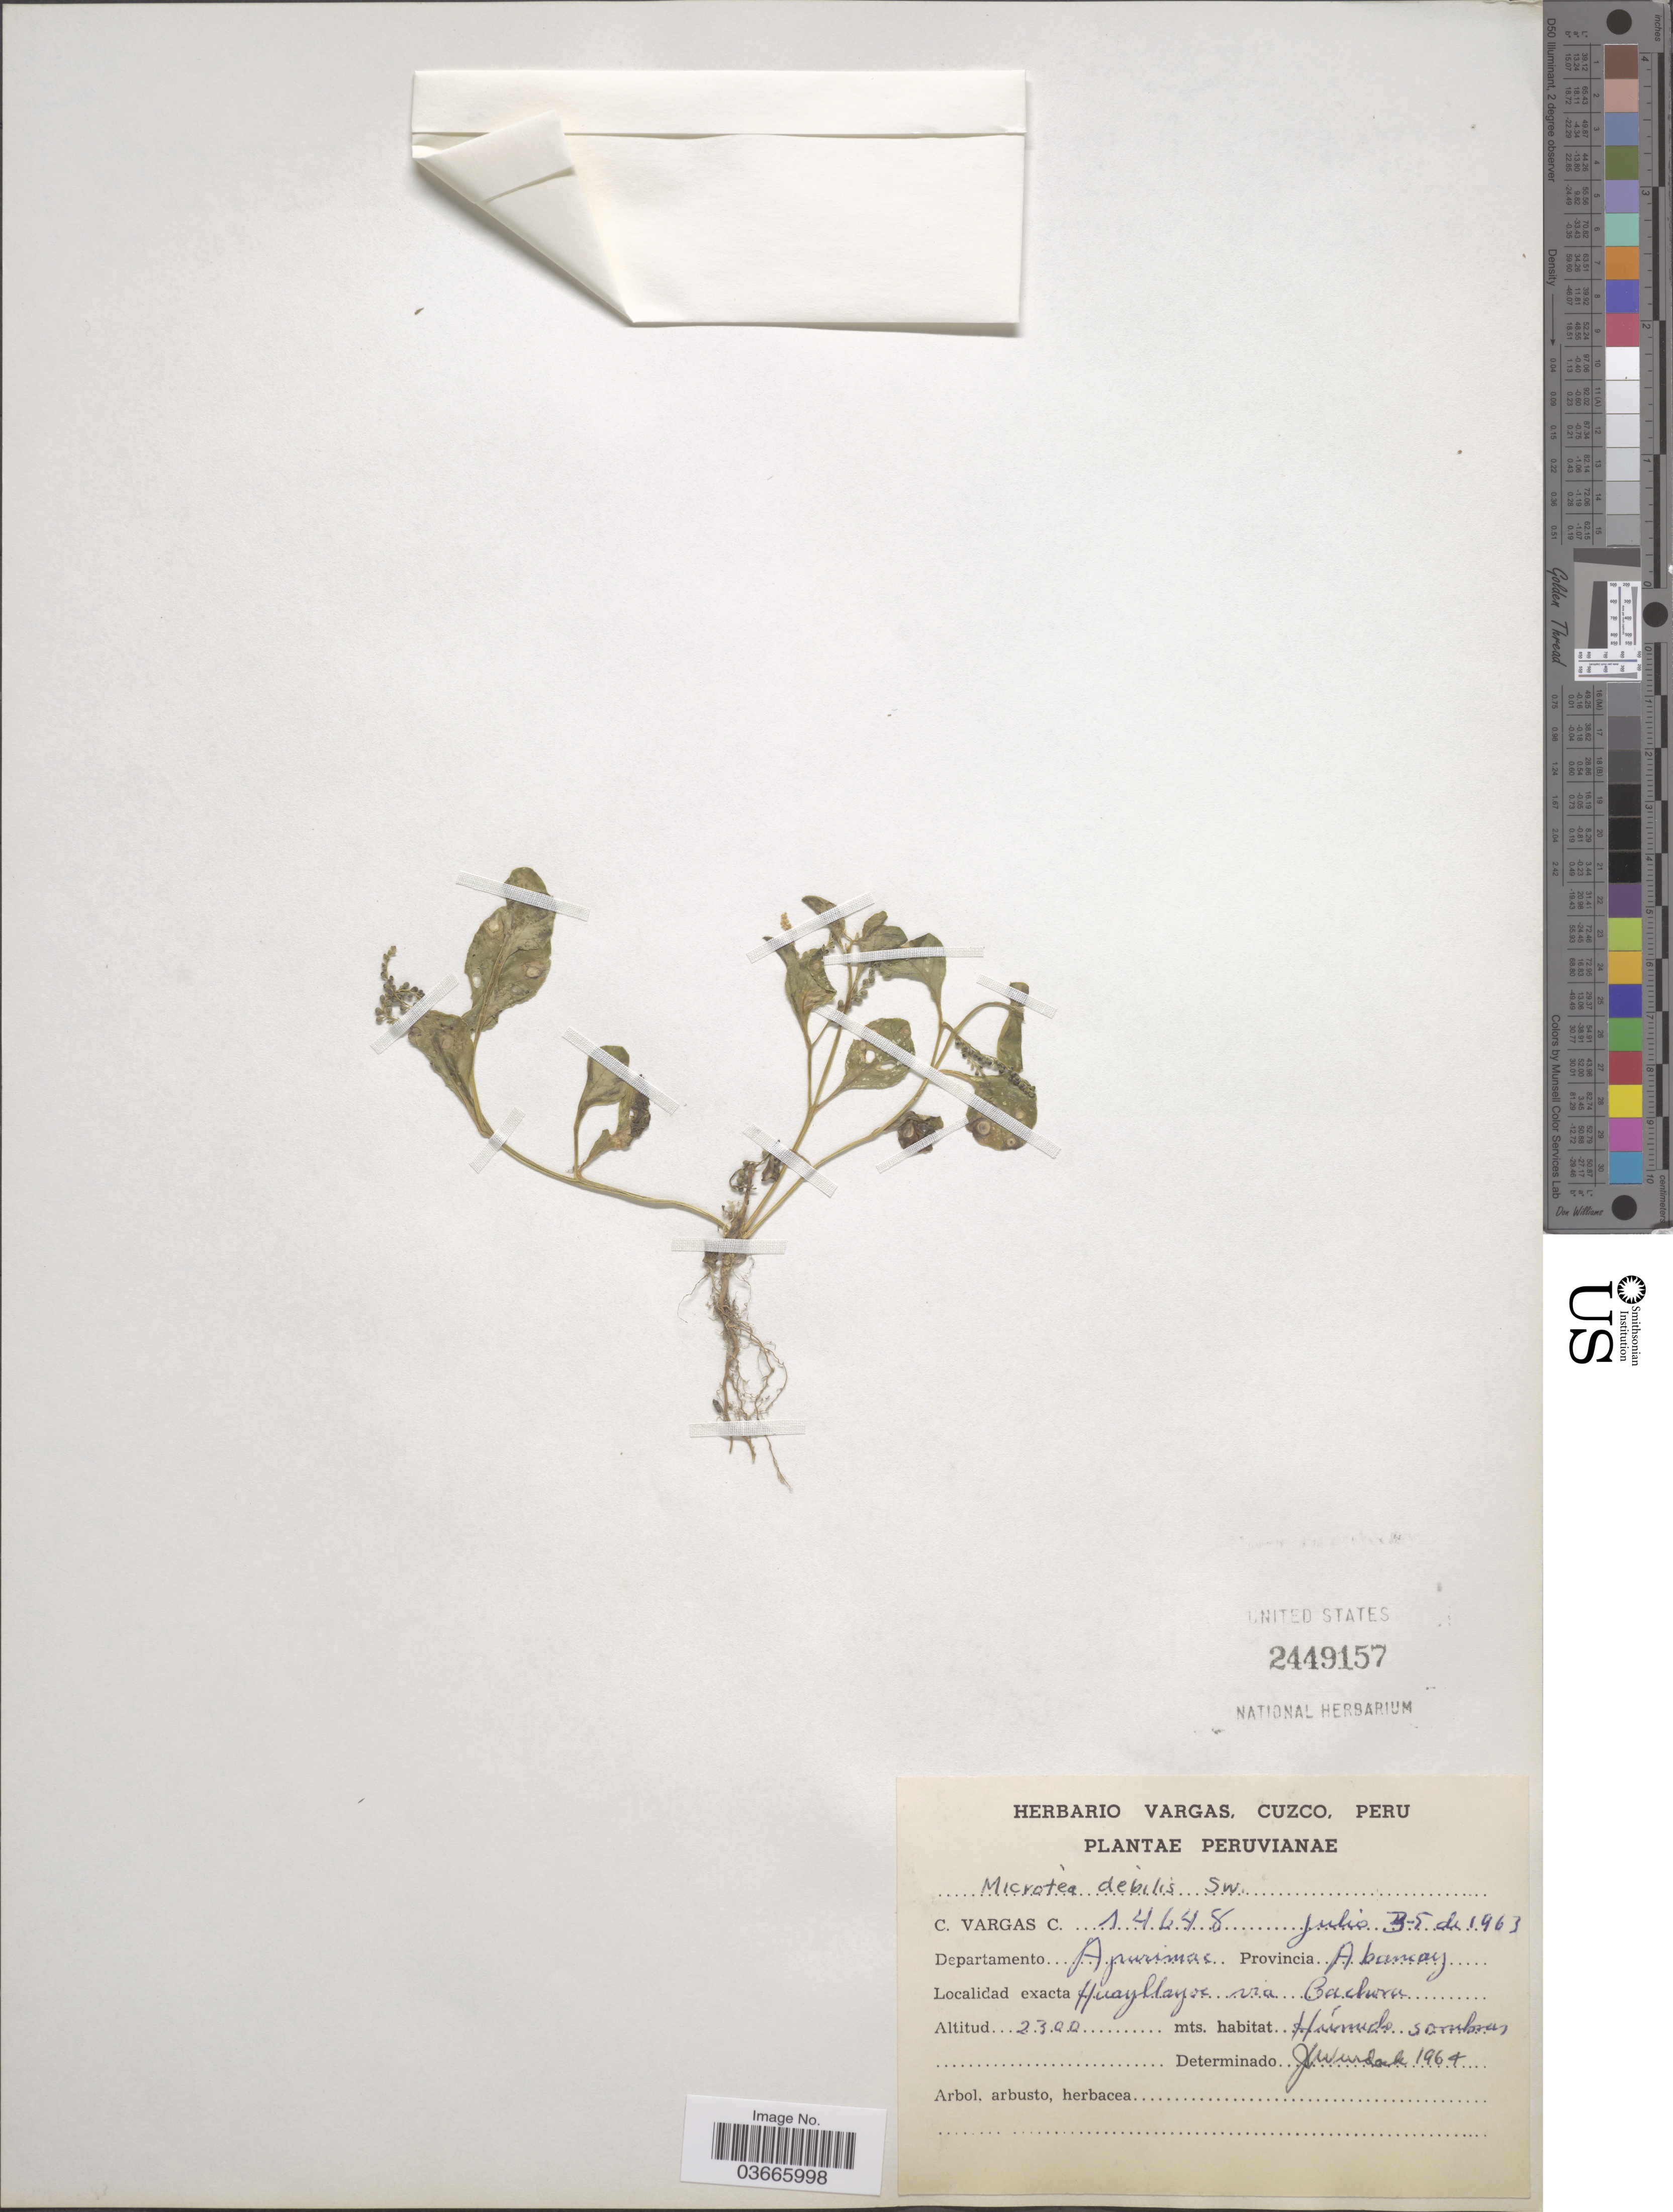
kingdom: Plantae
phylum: Tracheophyta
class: Magnoliopsida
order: Caryophyllales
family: Microteaceae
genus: Microtea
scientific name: Microtea debilis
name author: Sw.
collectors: C. Vargas Calderón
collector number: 14648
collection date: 1963-07-03/1963-07-05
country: Peru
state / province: Apurímac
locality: Departamento Apurimac. Provincia Abancay. Huayllayoc via Cachora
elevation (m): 2300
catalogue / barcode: US 2449157